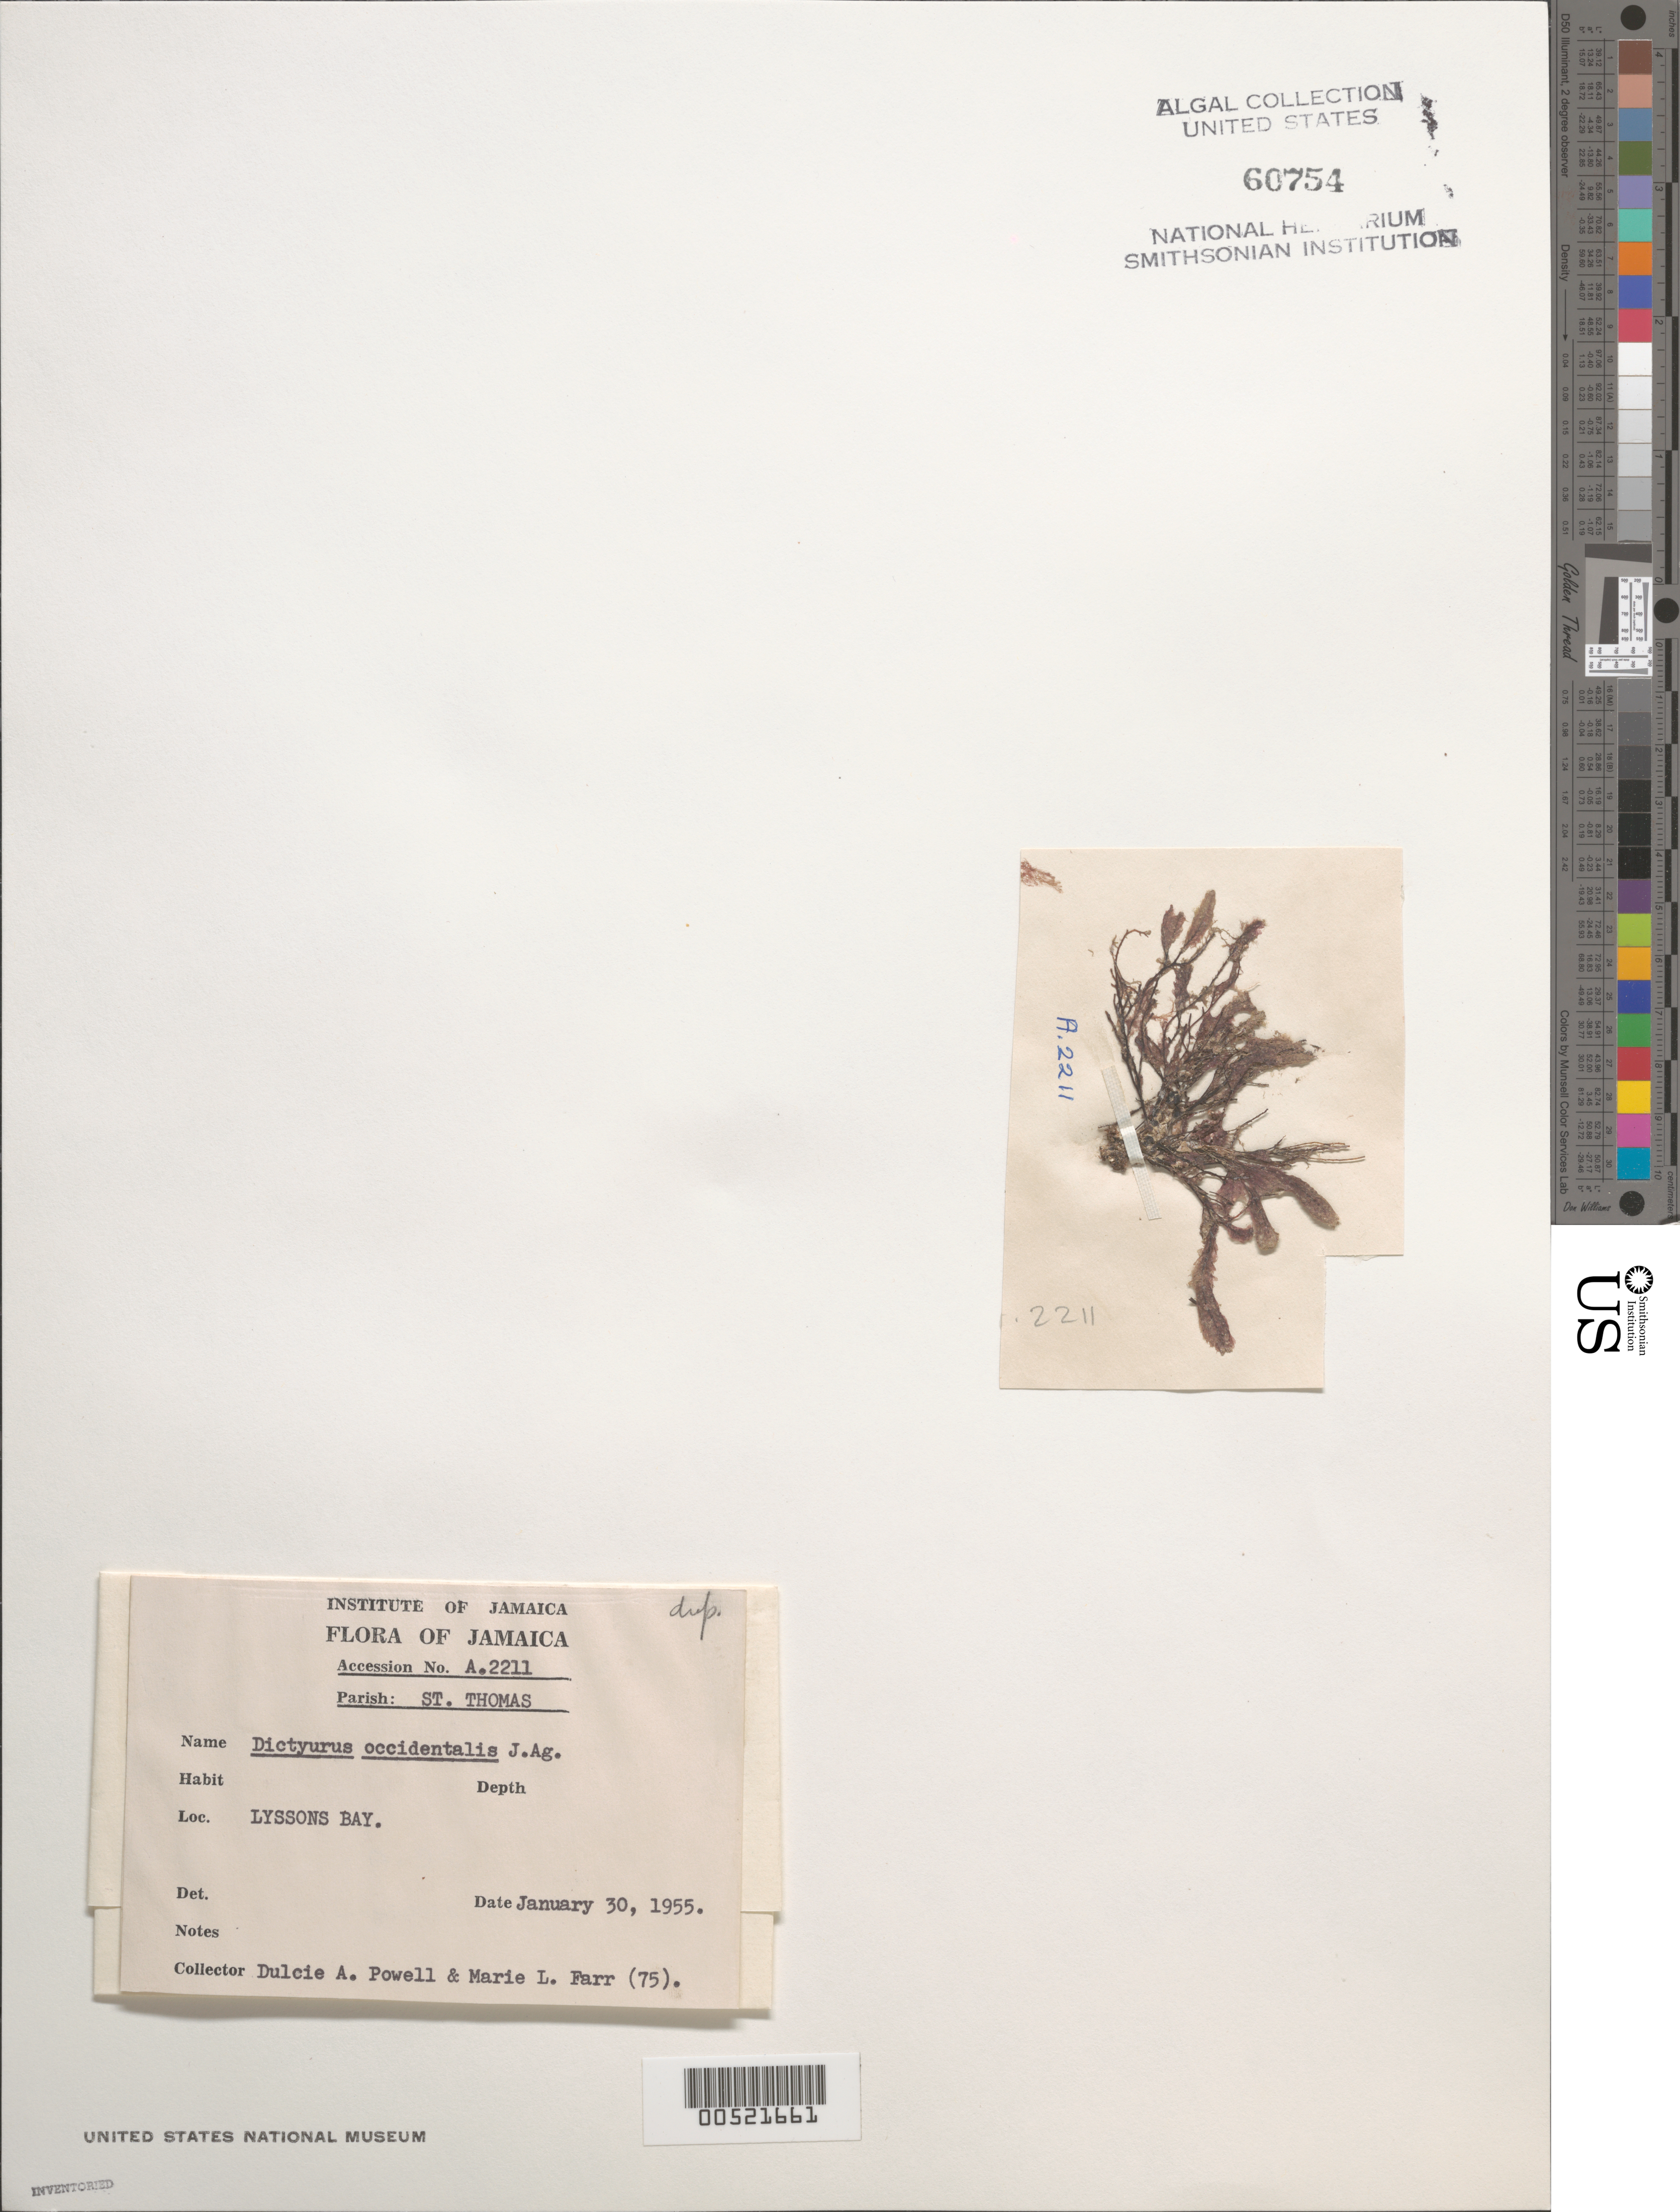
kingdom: Plantae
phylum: Rhodophyta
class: Florideophyceae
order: Ceramiales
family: Dasyaceae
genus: Dictyurus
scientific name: Dictyurus occidentalis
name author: J. Agardh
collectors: D. A. Powell & M. Farr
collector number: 75 & A.2211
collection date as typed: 30 Jan 1955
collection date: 1955-01-30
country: Jamaica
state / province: Saint Thomas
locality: Lyssons bay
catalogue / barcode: US 60754